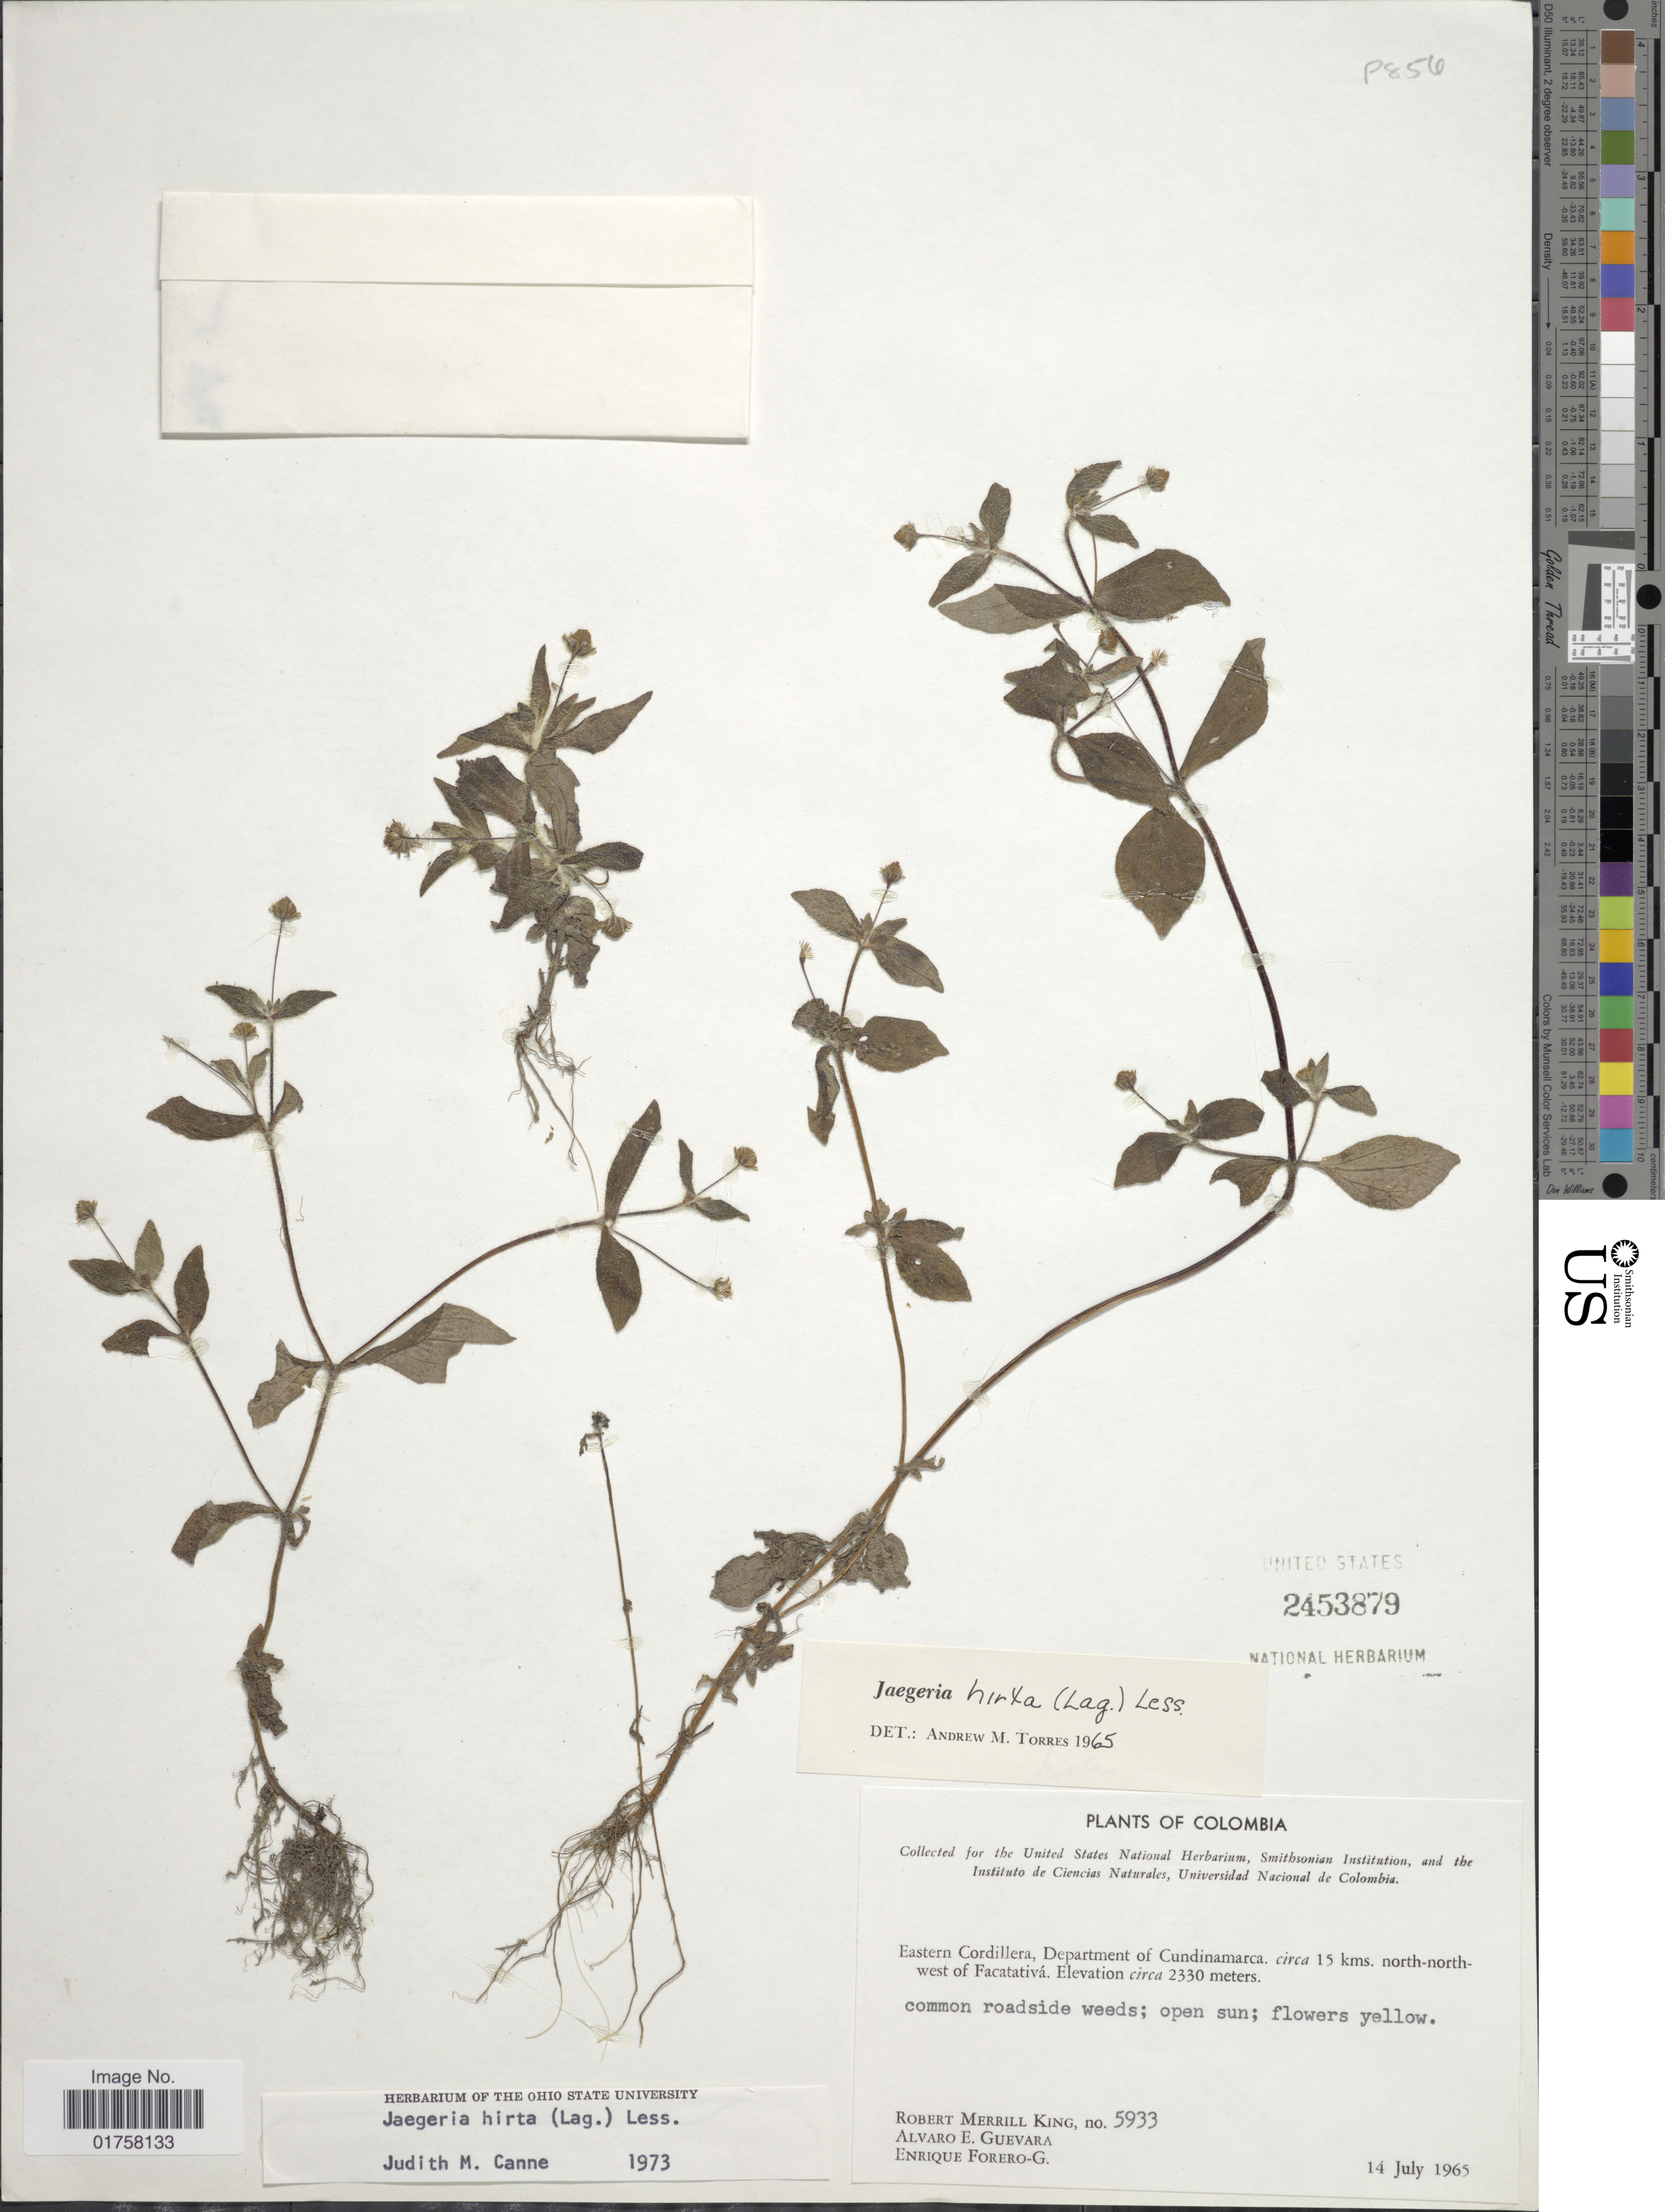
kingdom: Plantae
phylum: Tracheophyta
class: Magnoliopsida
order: Asterales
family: Asteraceae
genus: Jaegeria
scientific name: Jaegeria hirta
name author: (Lag.) Less.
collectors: R. M. King, A. E. Guevara & E. Forero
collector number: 5933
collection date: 1965-07-14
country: Colombia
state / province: Cundinamarca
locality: Eastern Cordillera, circa 15 kms. north-north-west of Facatativá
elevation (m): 2330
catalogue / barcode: US 2453879